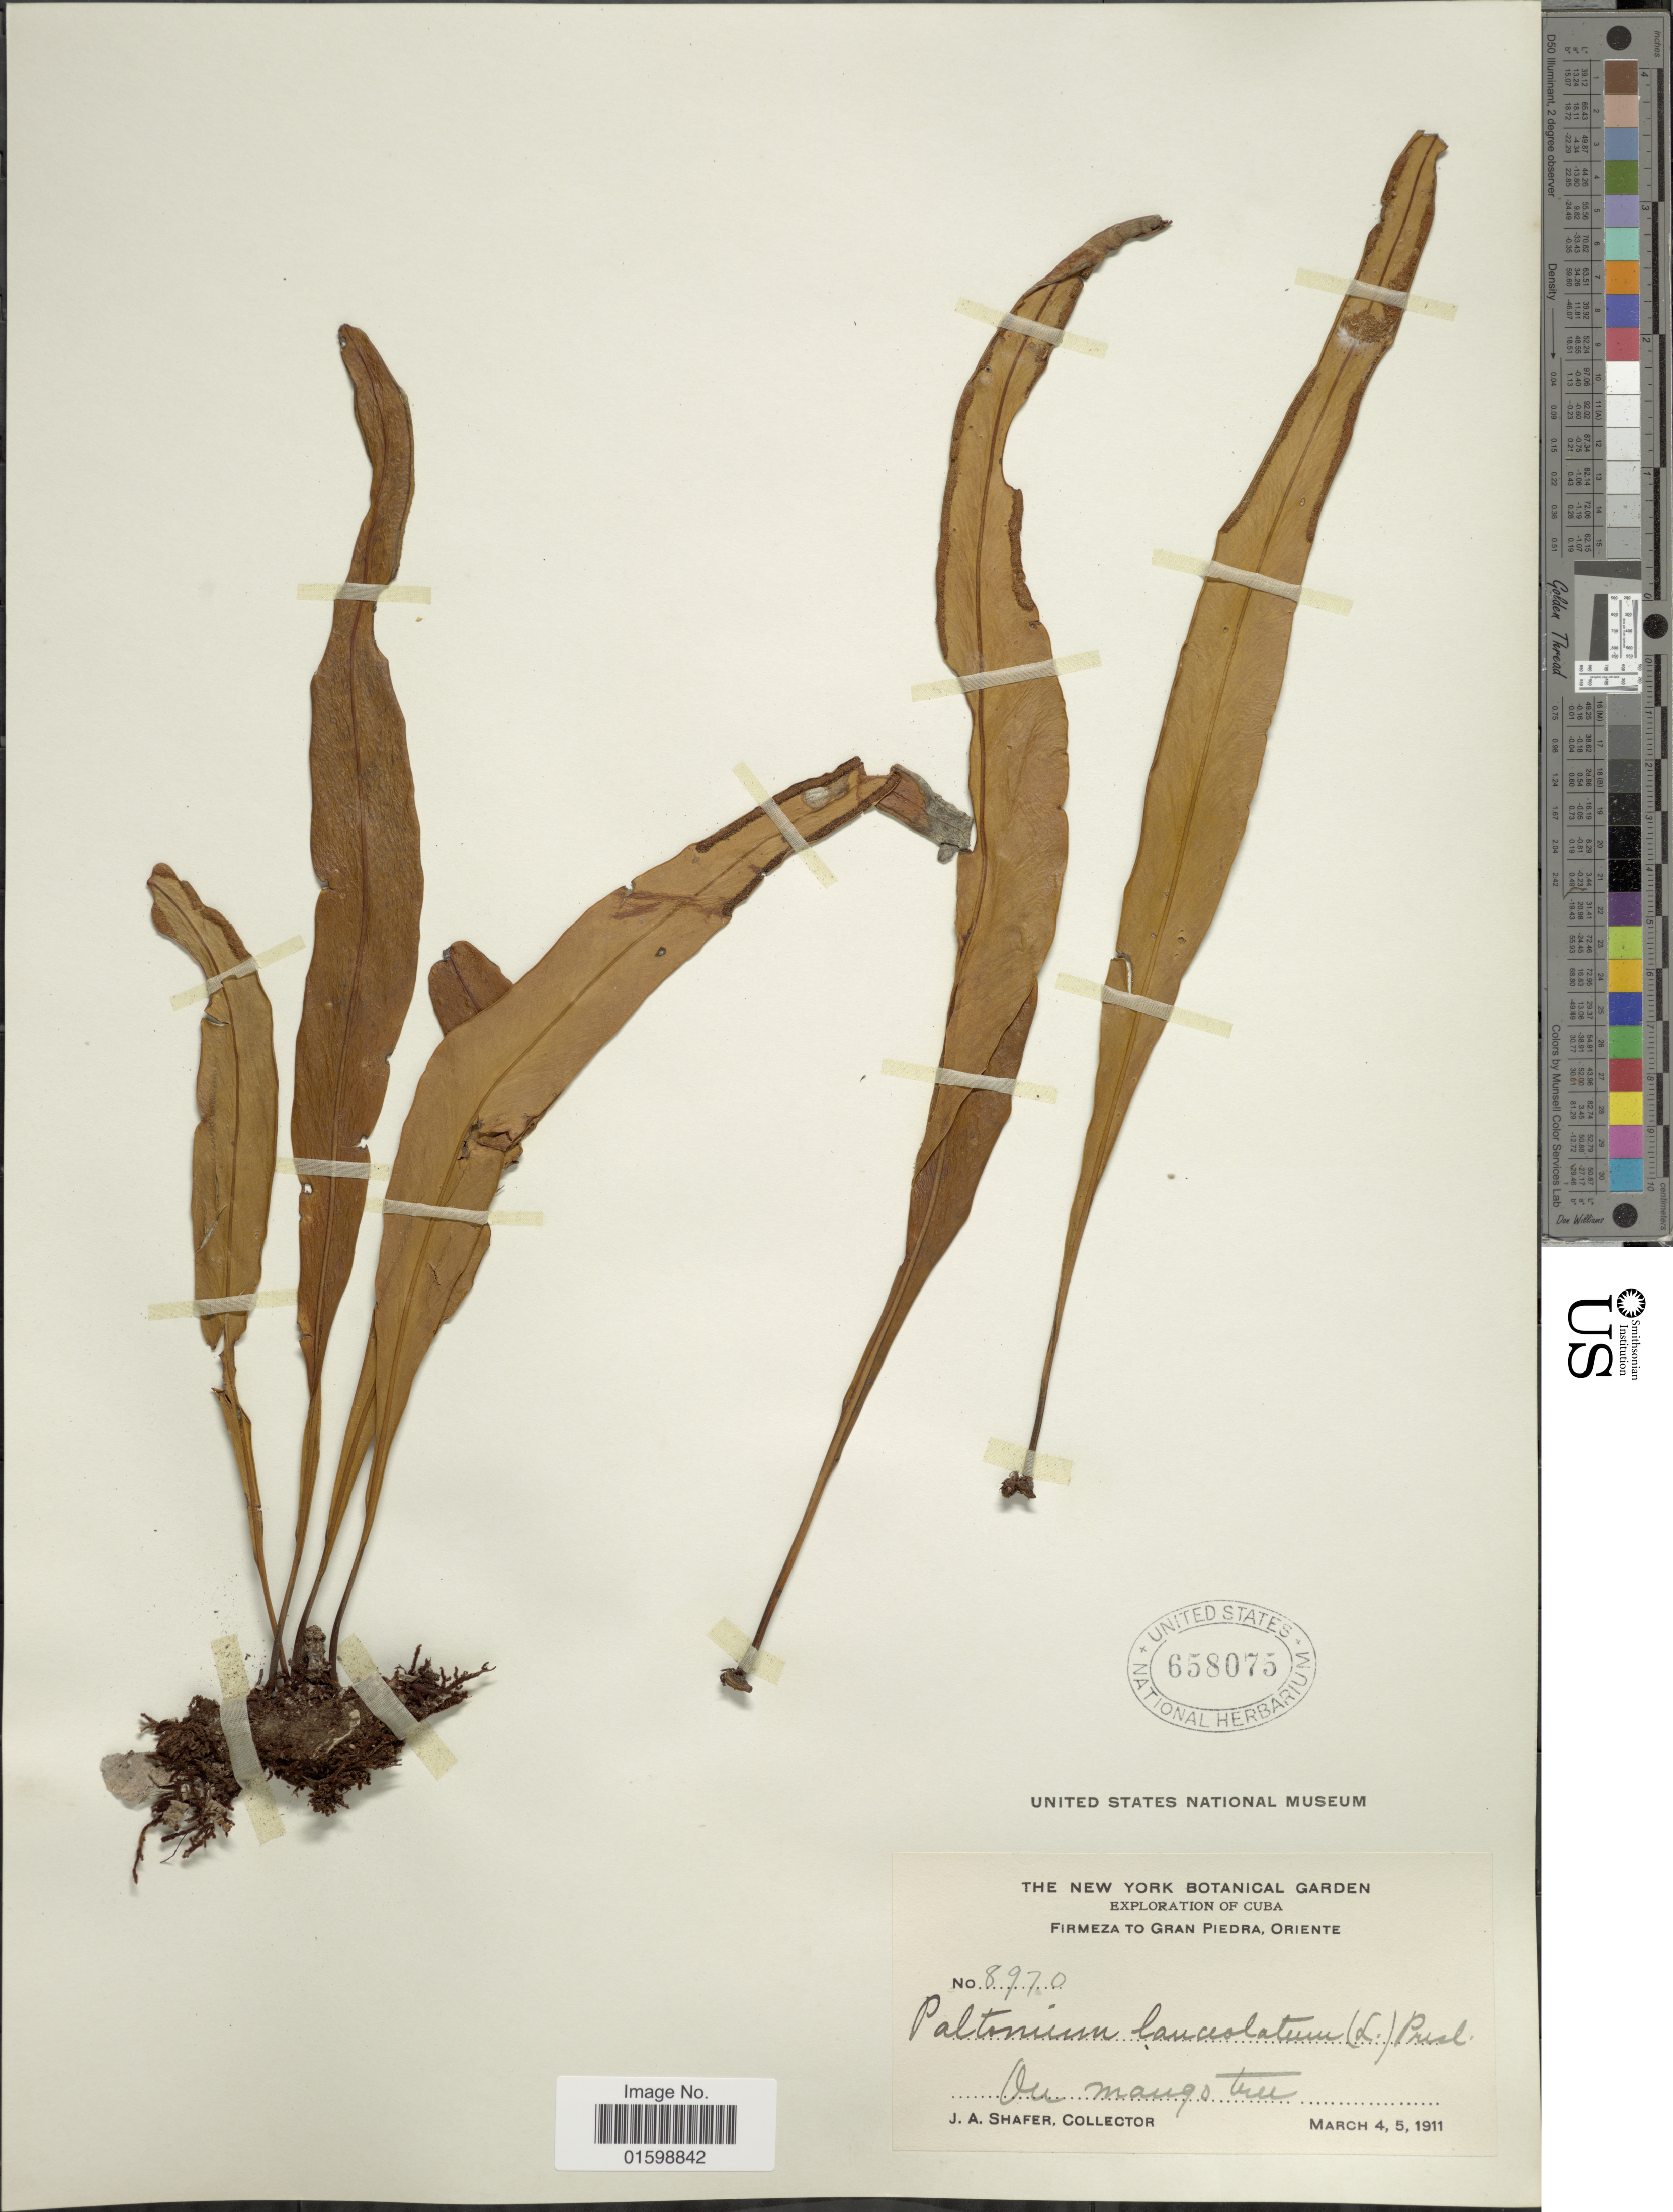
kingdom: Plantae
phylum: Tracheophyta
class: Polypodiopsida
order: Polypodiales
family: Polypodiaceae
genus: Pleopeltis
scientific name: Pleopeltis marginata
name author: A.R. Sm. & Tejero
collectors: J. A. Shafer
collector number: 8970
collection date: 1911-03-04/1911-03-05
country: Cuba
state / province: Oriente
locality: Firmeza to Grain Piedra, on mango tree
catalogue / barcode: US 658075